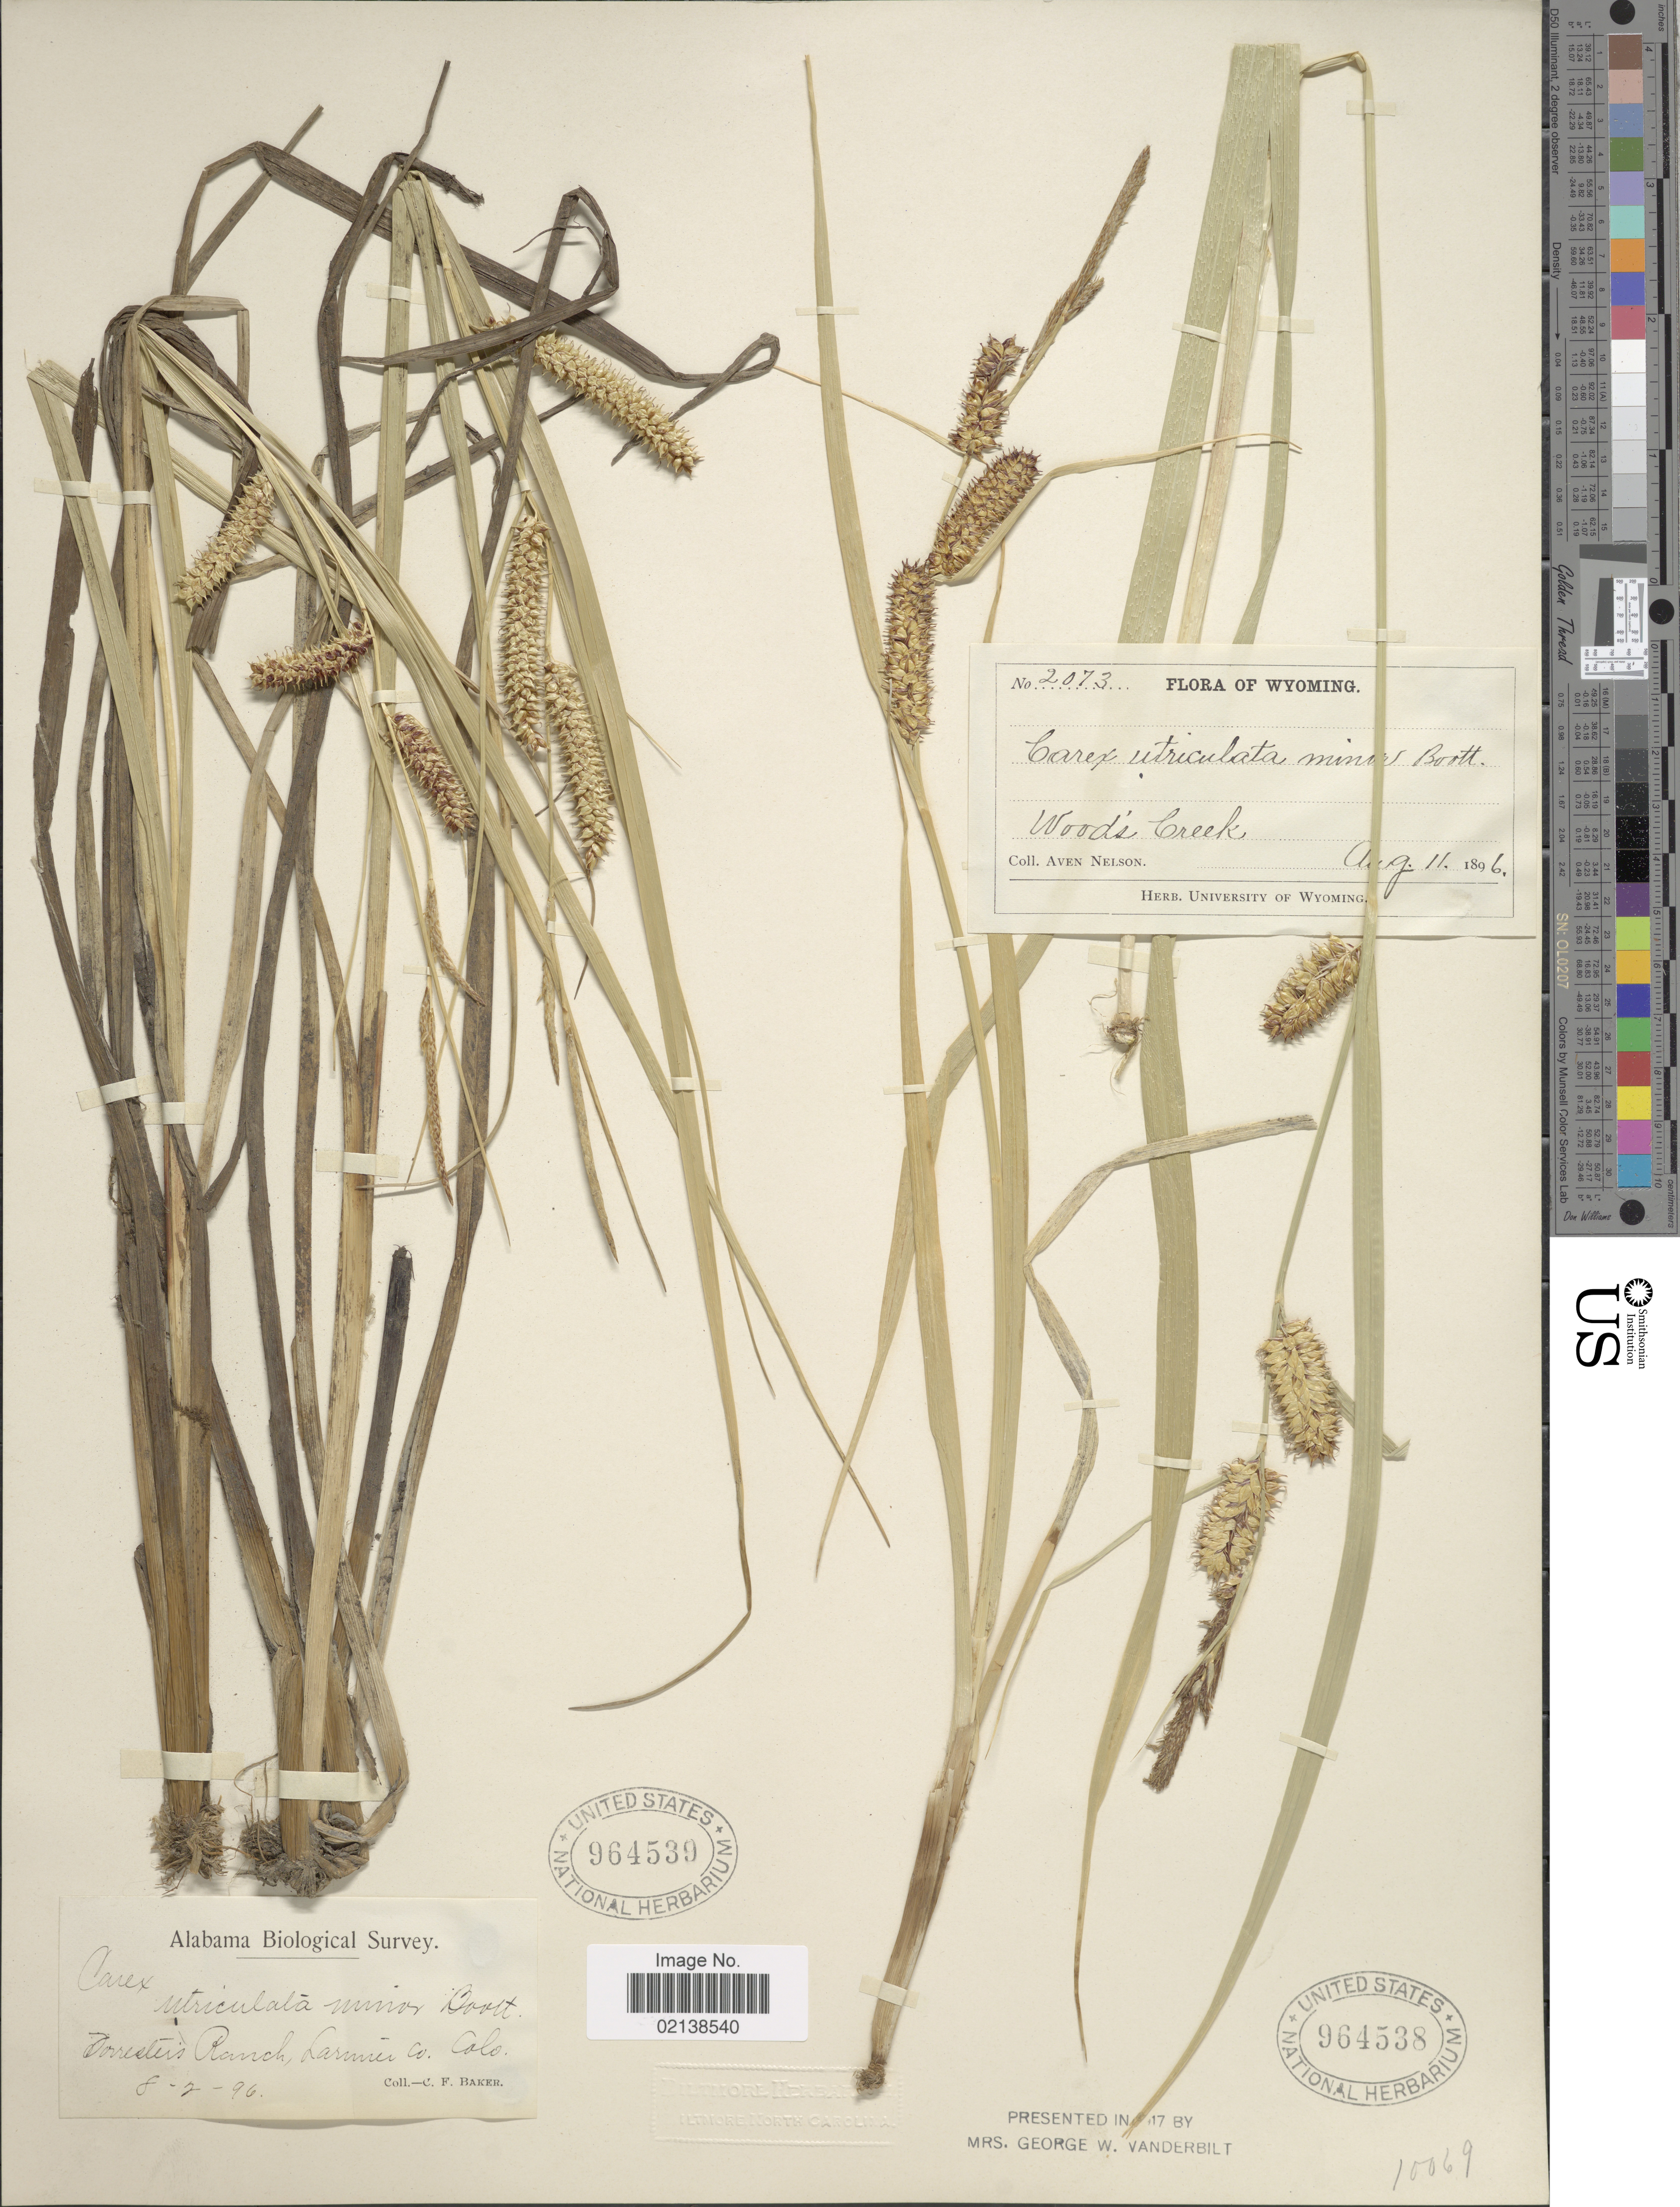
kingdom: Plantae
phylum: Tracheophyta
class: Liliopsida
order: Poales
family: Cyperaceae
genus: Carex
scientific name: Carex utriculata var. minor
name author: Boott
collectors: A. Nelson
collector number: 2073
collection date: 1896-08-11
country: United States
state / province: Wyoming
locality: Wood's Creek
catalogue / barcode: US 964538-2